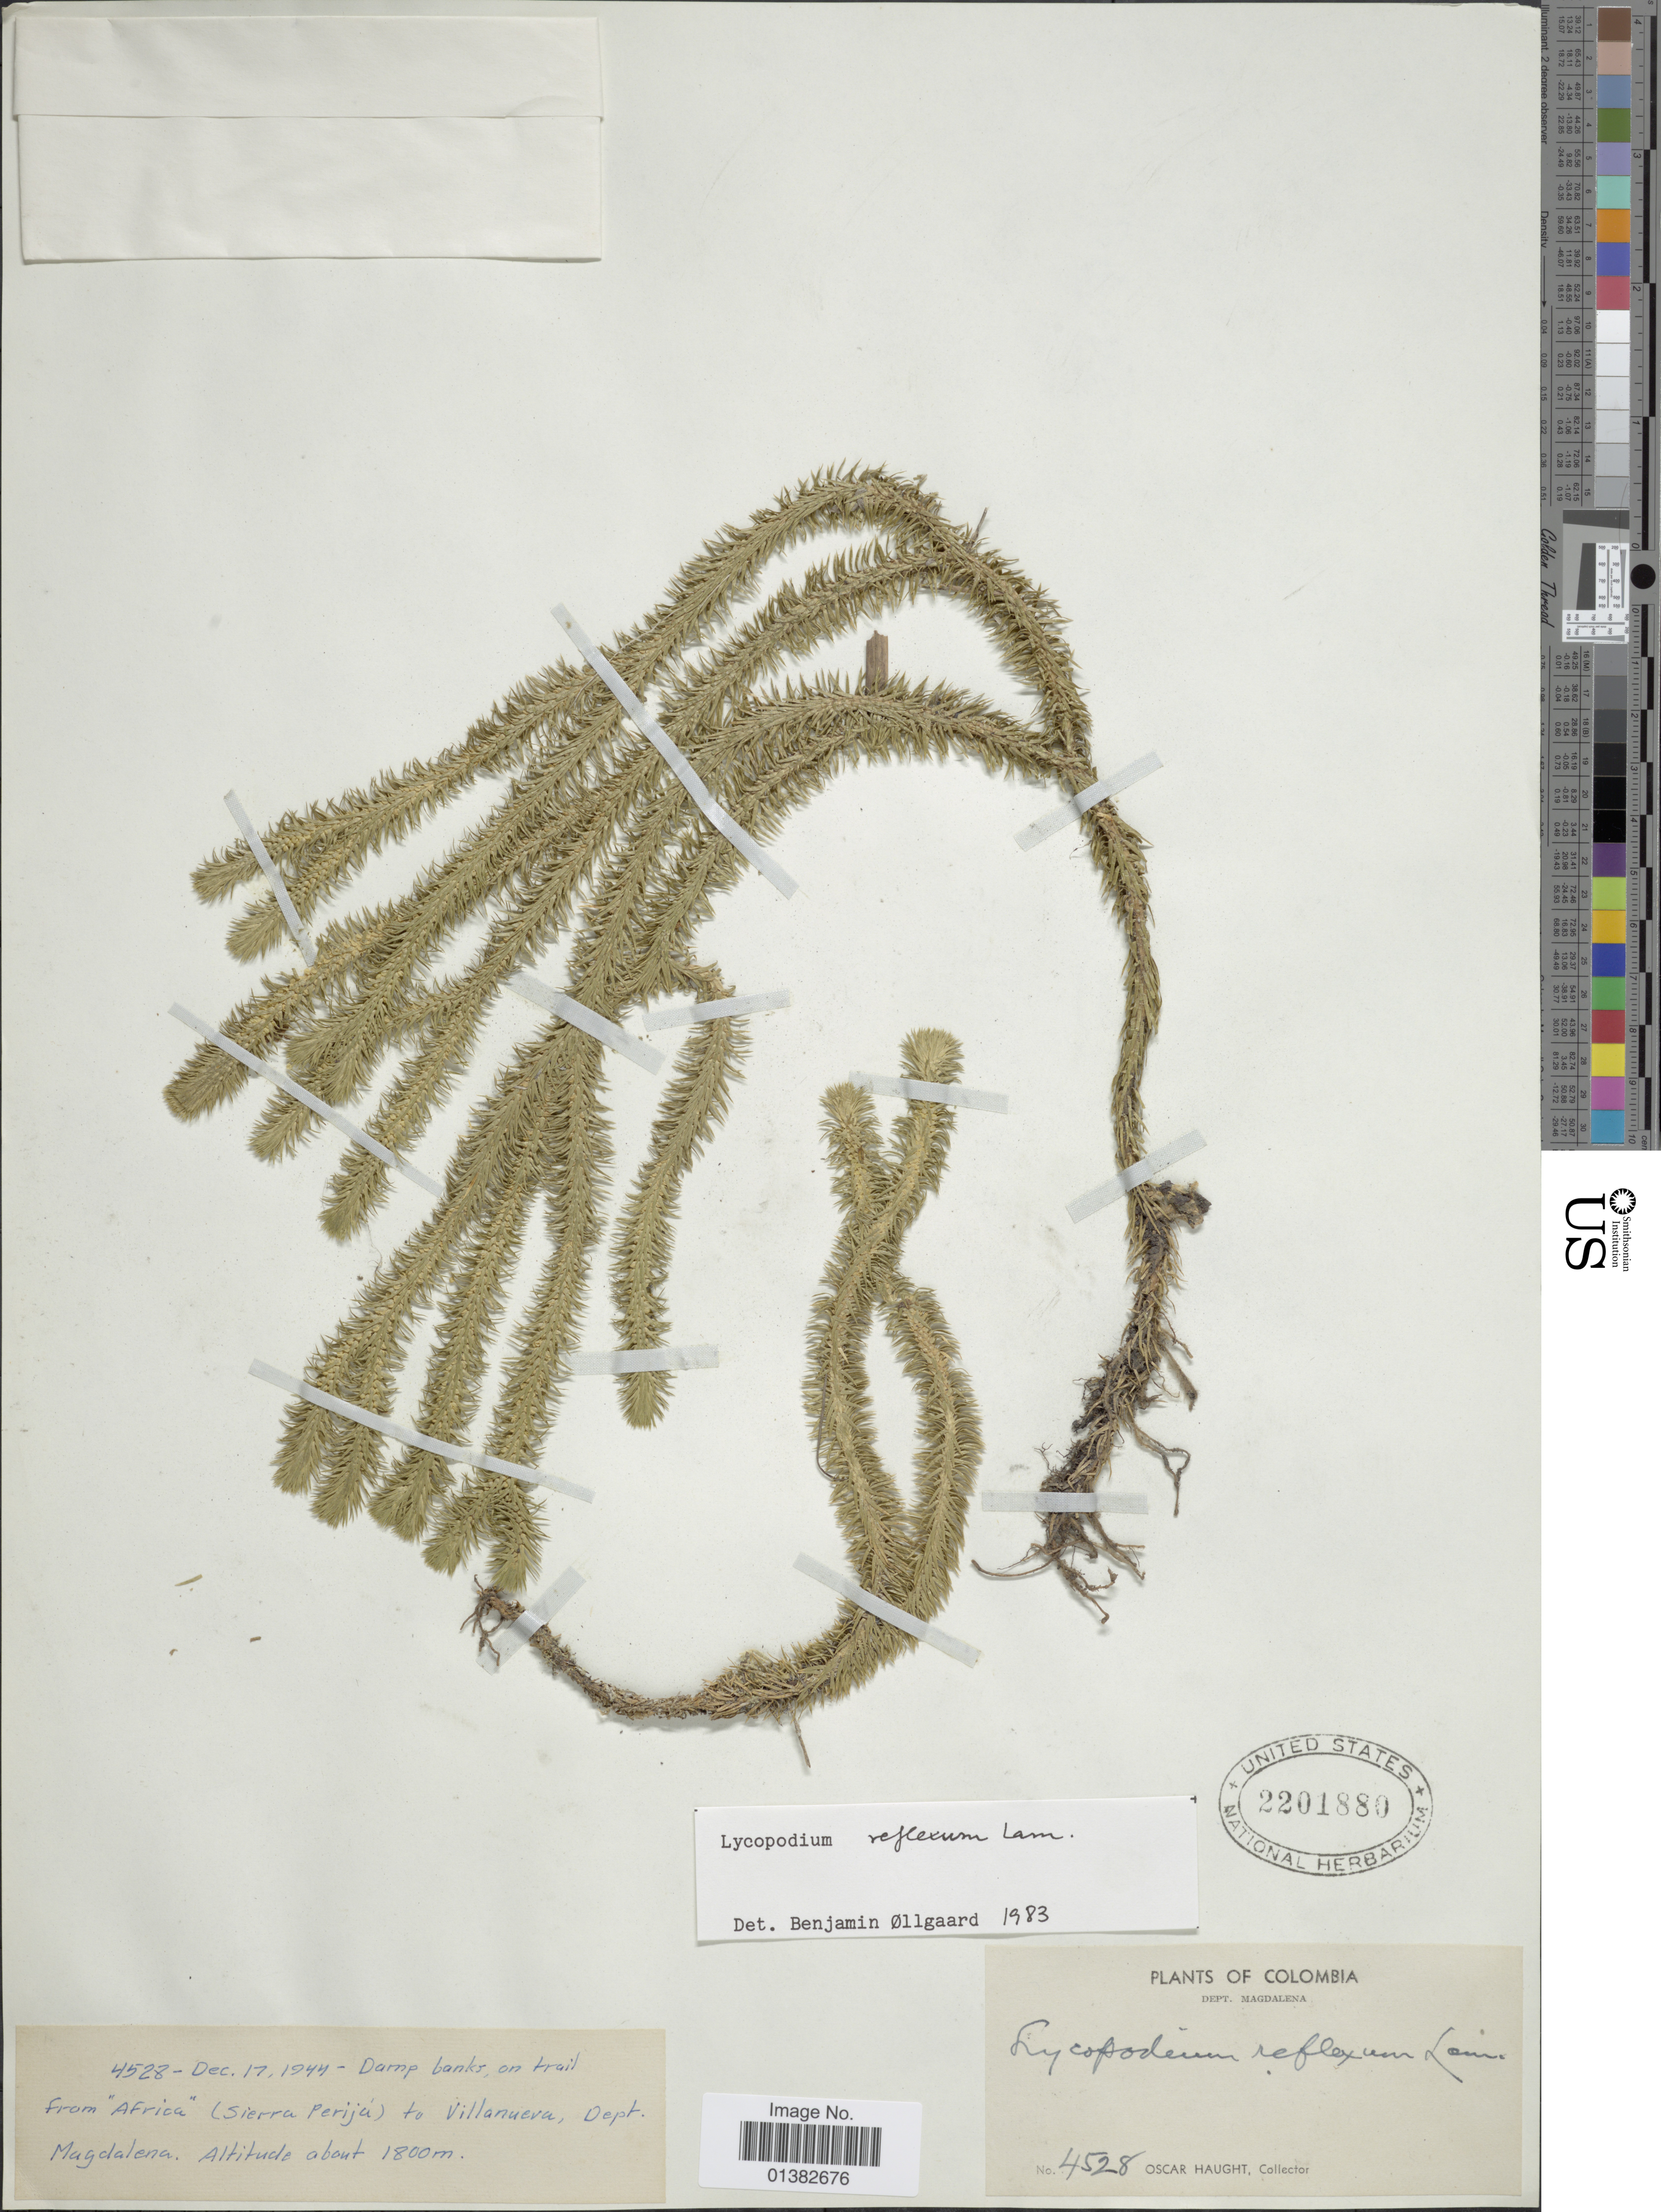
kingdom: Plantae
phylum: Tracheophyta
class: Lycopodiopsida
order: Lycopodiales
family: Lycopodiaceae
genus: Phlegmariurus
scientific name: Phlegmariurus reflexus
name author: (Lam.) B. Øllg.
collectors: O. L. Haught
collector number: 4528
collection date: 1944-12-17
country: Colombia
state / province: Magdalena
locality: Damp banks, on trail from "Africa" (Sierra Perijá) to Villaneuva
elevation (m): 1800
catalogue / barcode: US 2201880